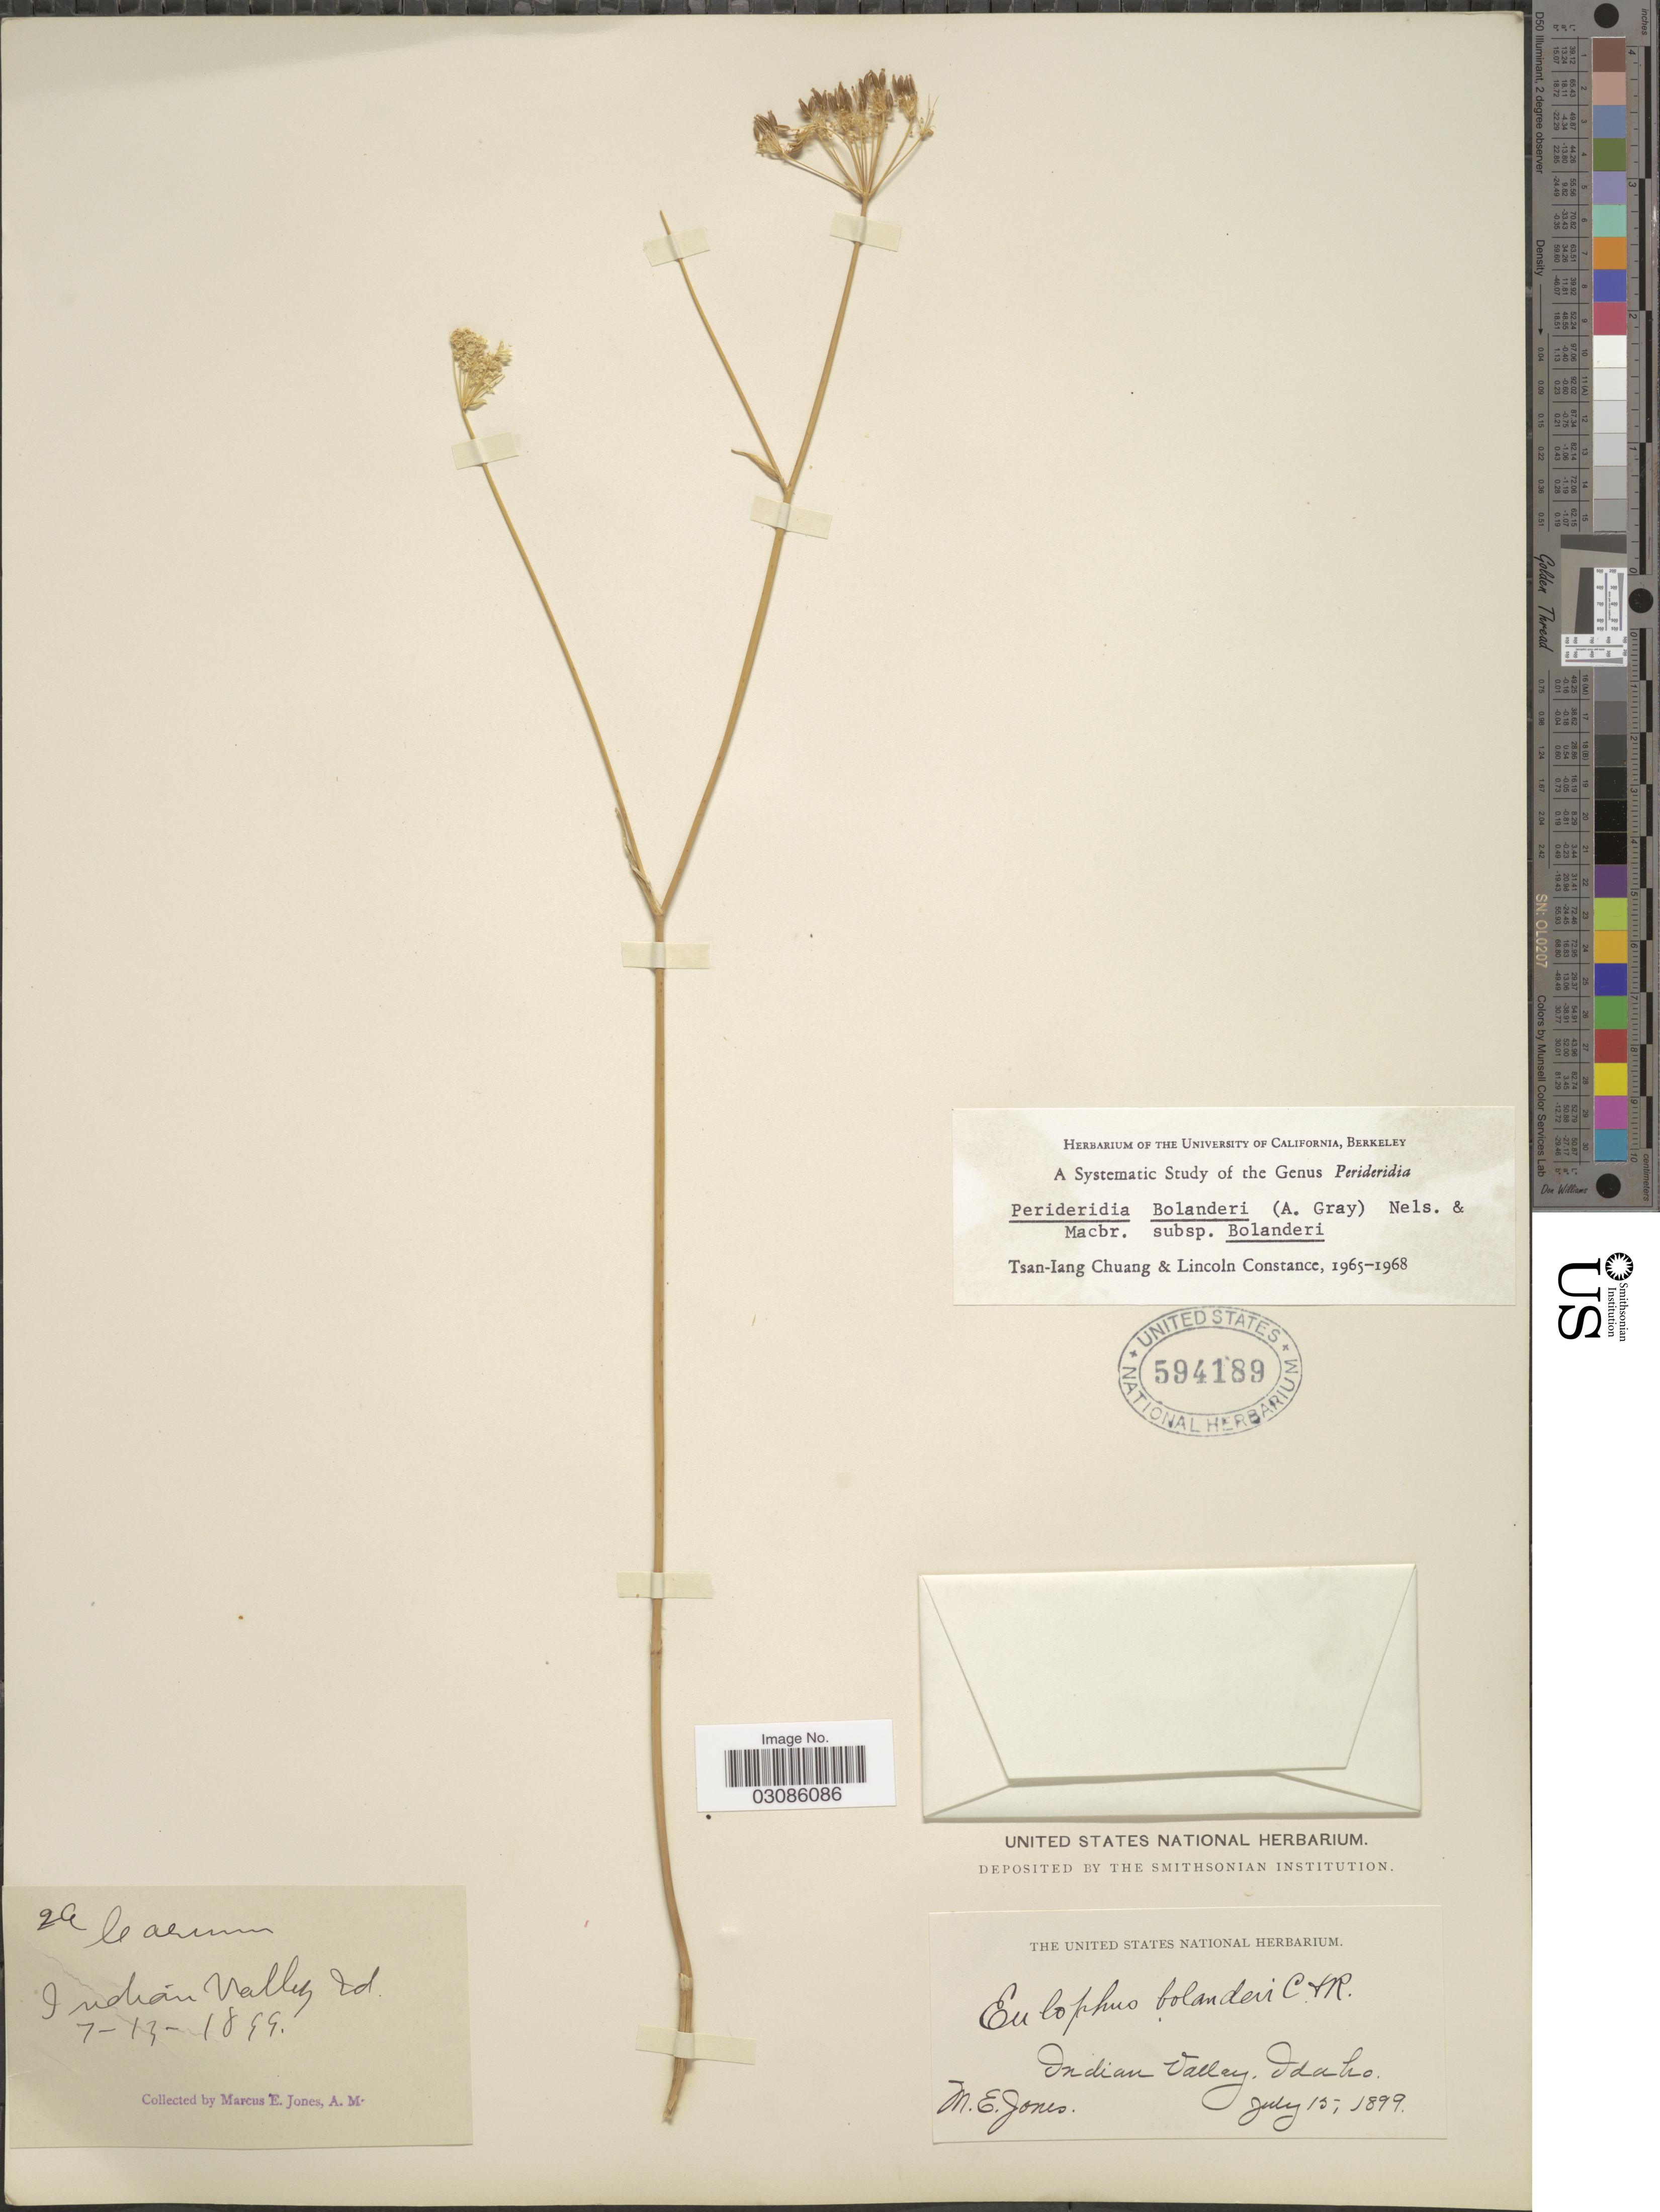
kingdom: Plantae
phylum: Tracheophyta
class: Magnoliopsida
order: Apiales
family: Apiaceae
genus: Perideridia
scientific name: Perideridia bolanderi subsp. bolanderi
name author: (A. Gray) A. Nelson & J.F. Macbr.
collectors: M. E. Jones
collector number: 2a*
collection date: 1899-07-15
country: United States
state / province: Idaho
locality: Indian Valley.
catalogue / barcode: US 594189